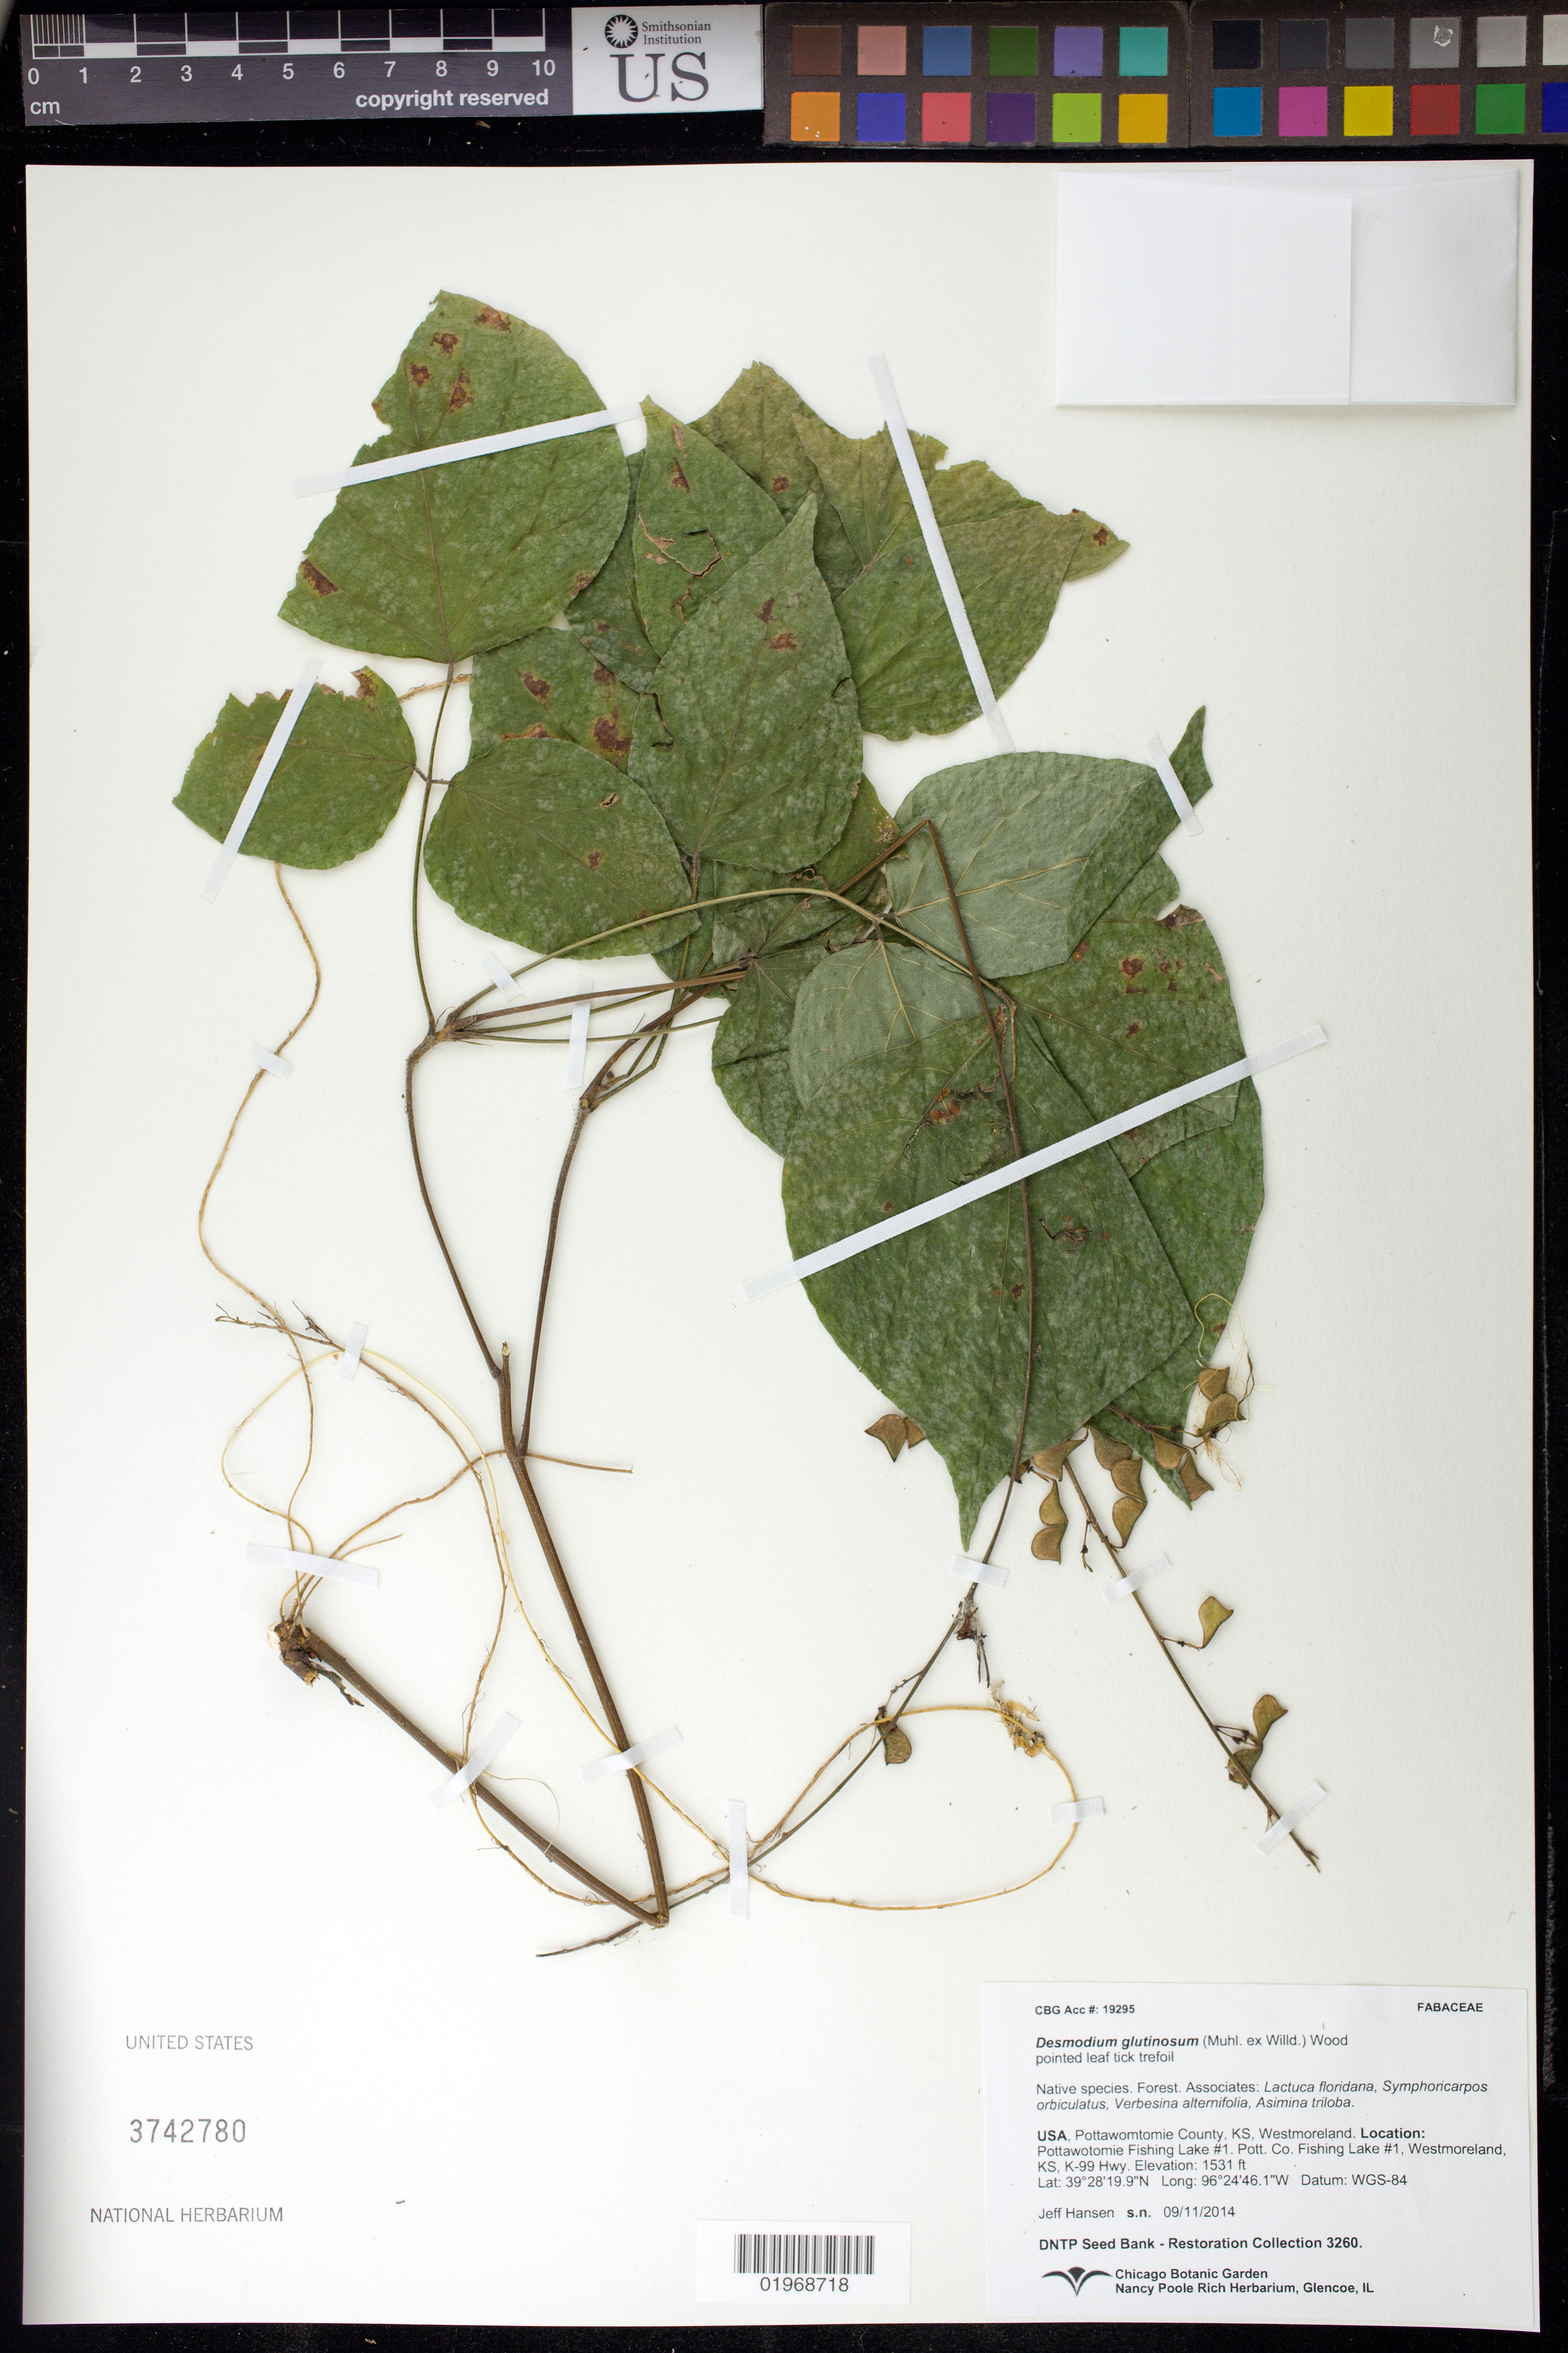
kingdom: Plantae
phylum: Tracheophyta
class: Magnoliopsida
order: Fabales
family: Fabaceae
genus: Desmodium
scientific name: Desmodium glutinosum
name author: (Muhl.) Alph. Wood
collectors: J. Hansen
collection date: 2014-09-11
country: United States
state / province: Kansas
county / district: Pottawatomie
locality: Westmoreland, Pottawatomie Fishing Lake #1, K-99 Hwy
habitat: Forest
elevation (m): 467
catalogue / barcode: US 3742780